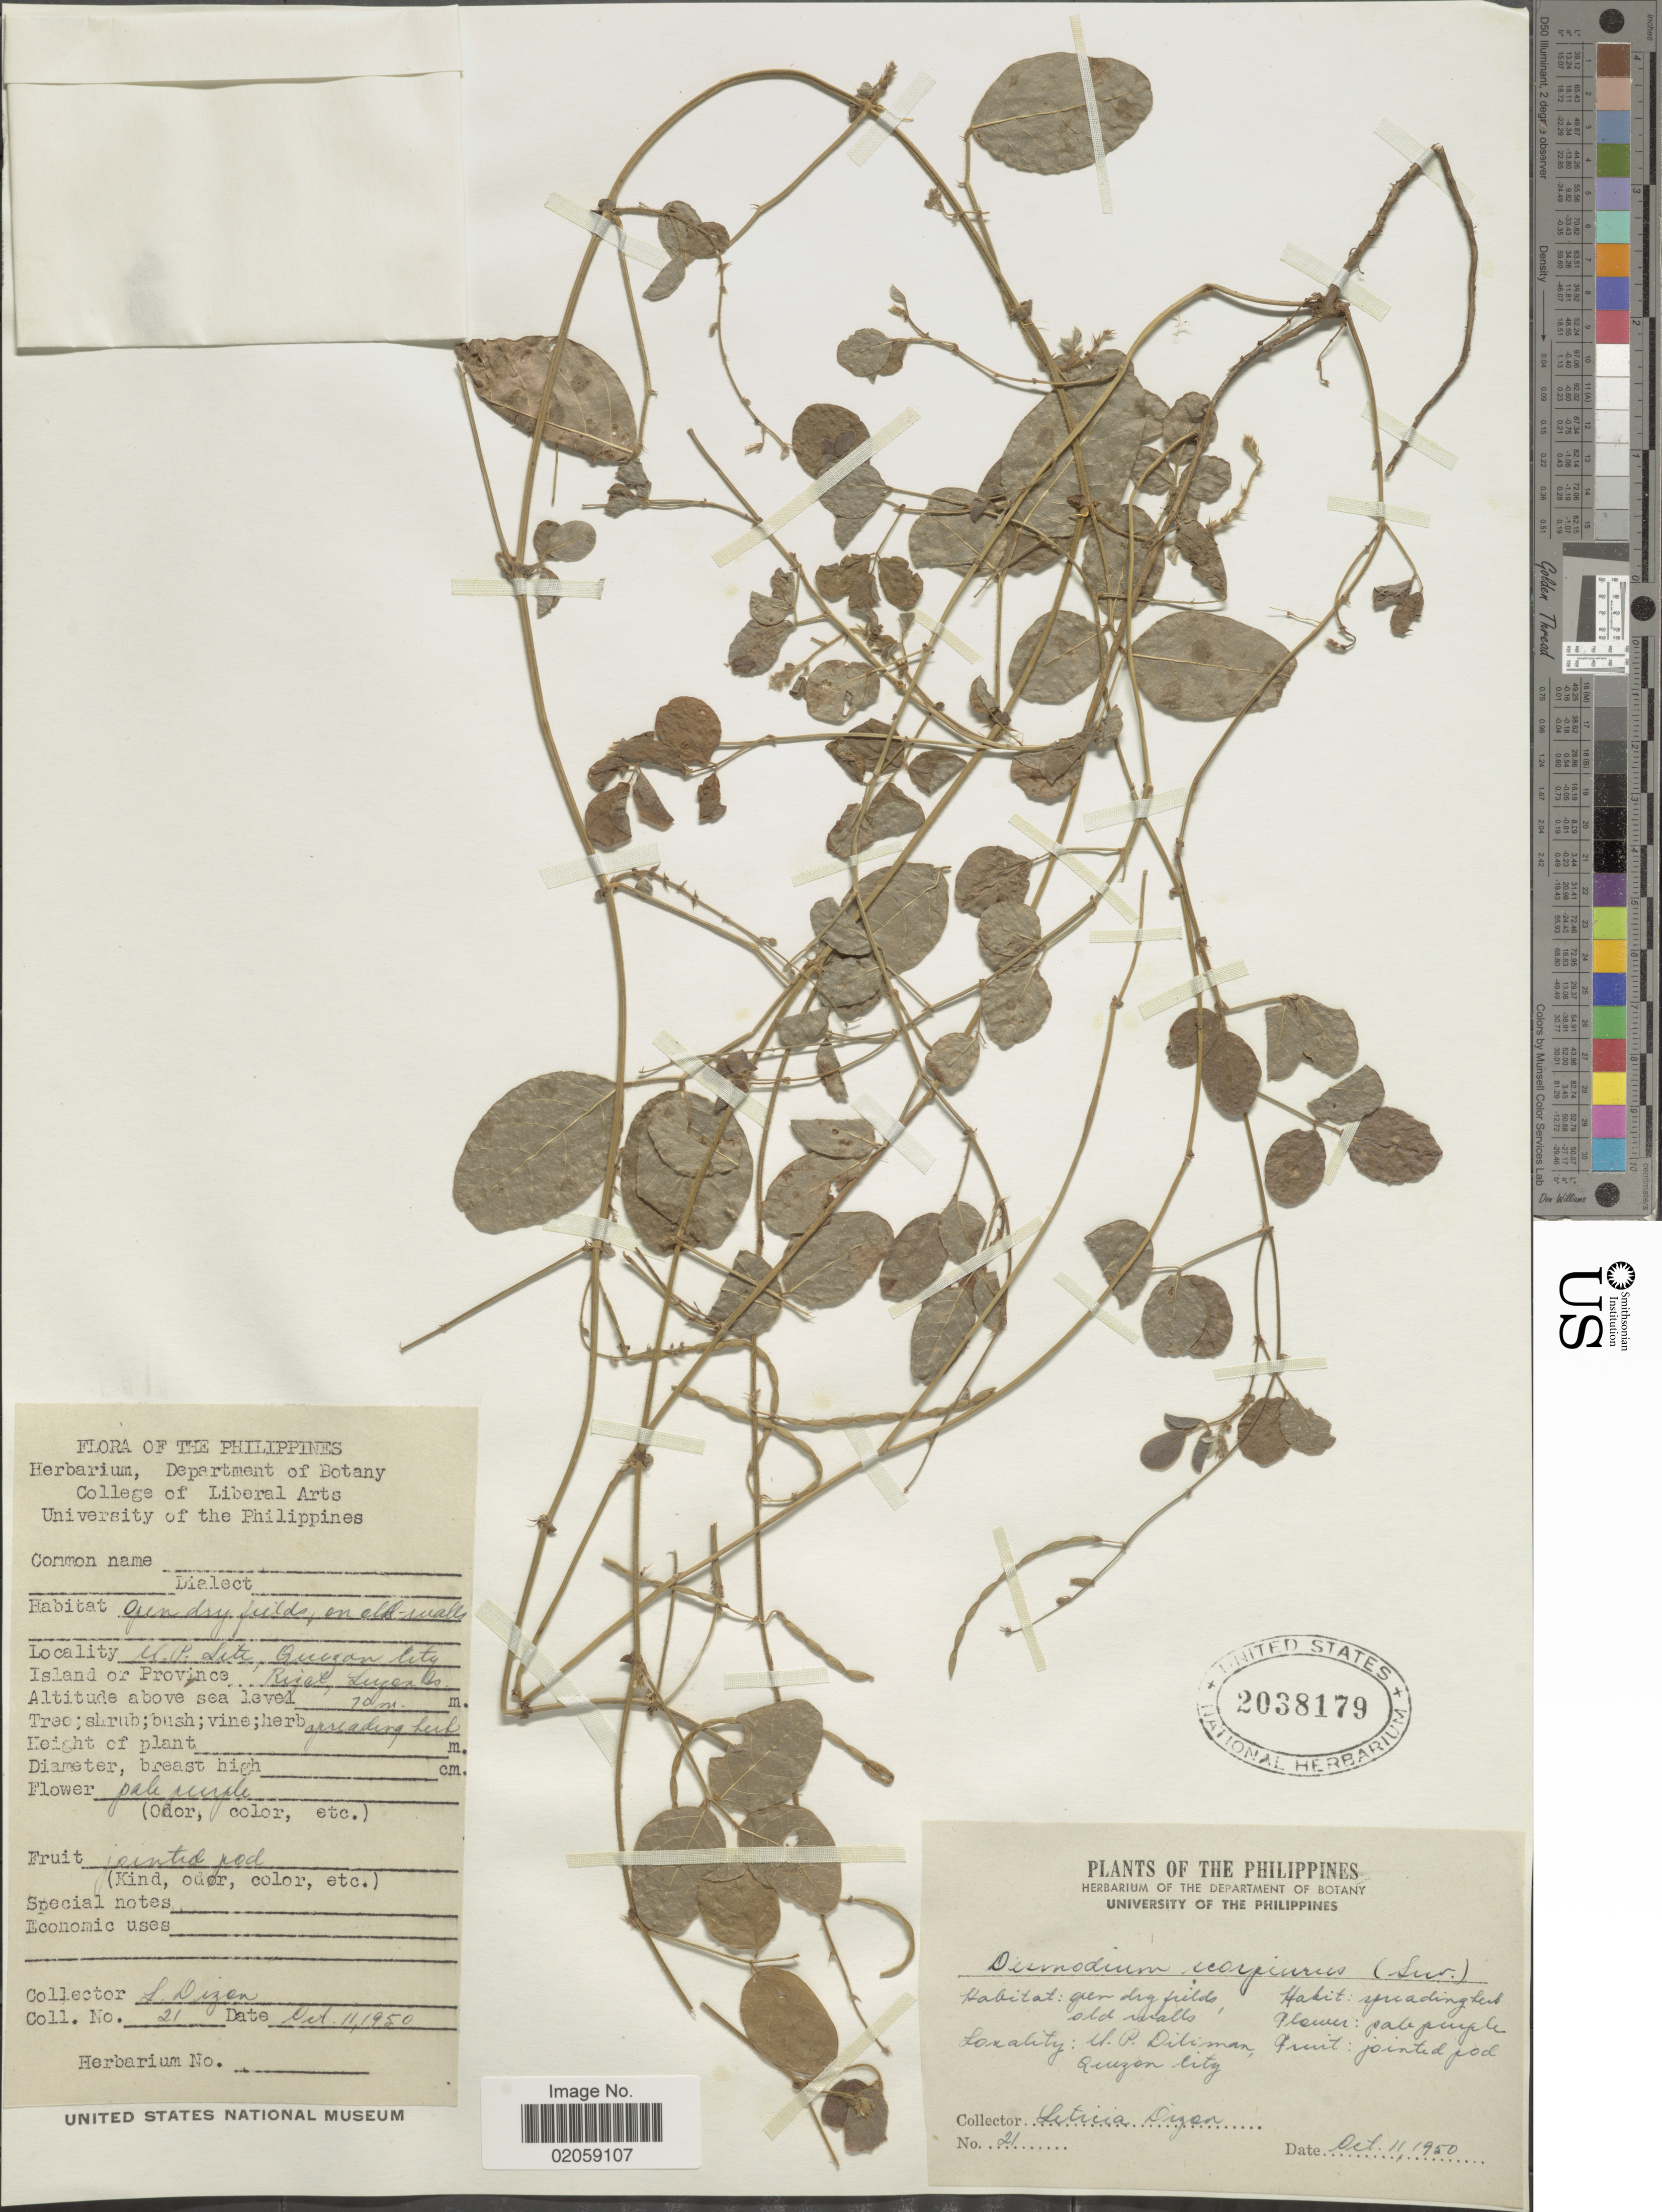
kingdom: Plantae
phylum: Tracheophyta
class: Magnoliopsida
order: Fabales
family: Fabaceae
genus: Desmodium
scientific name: Desmodium scorpiurus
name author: (Sw.) Desv. ex DC.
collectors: L. Dizen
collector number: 21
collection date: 1950-10-11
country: Philippines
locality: U.P. Diliman, Quezon City. Island or Province Rizal, Luzon Is.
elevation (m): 10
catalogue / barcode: US 2038179